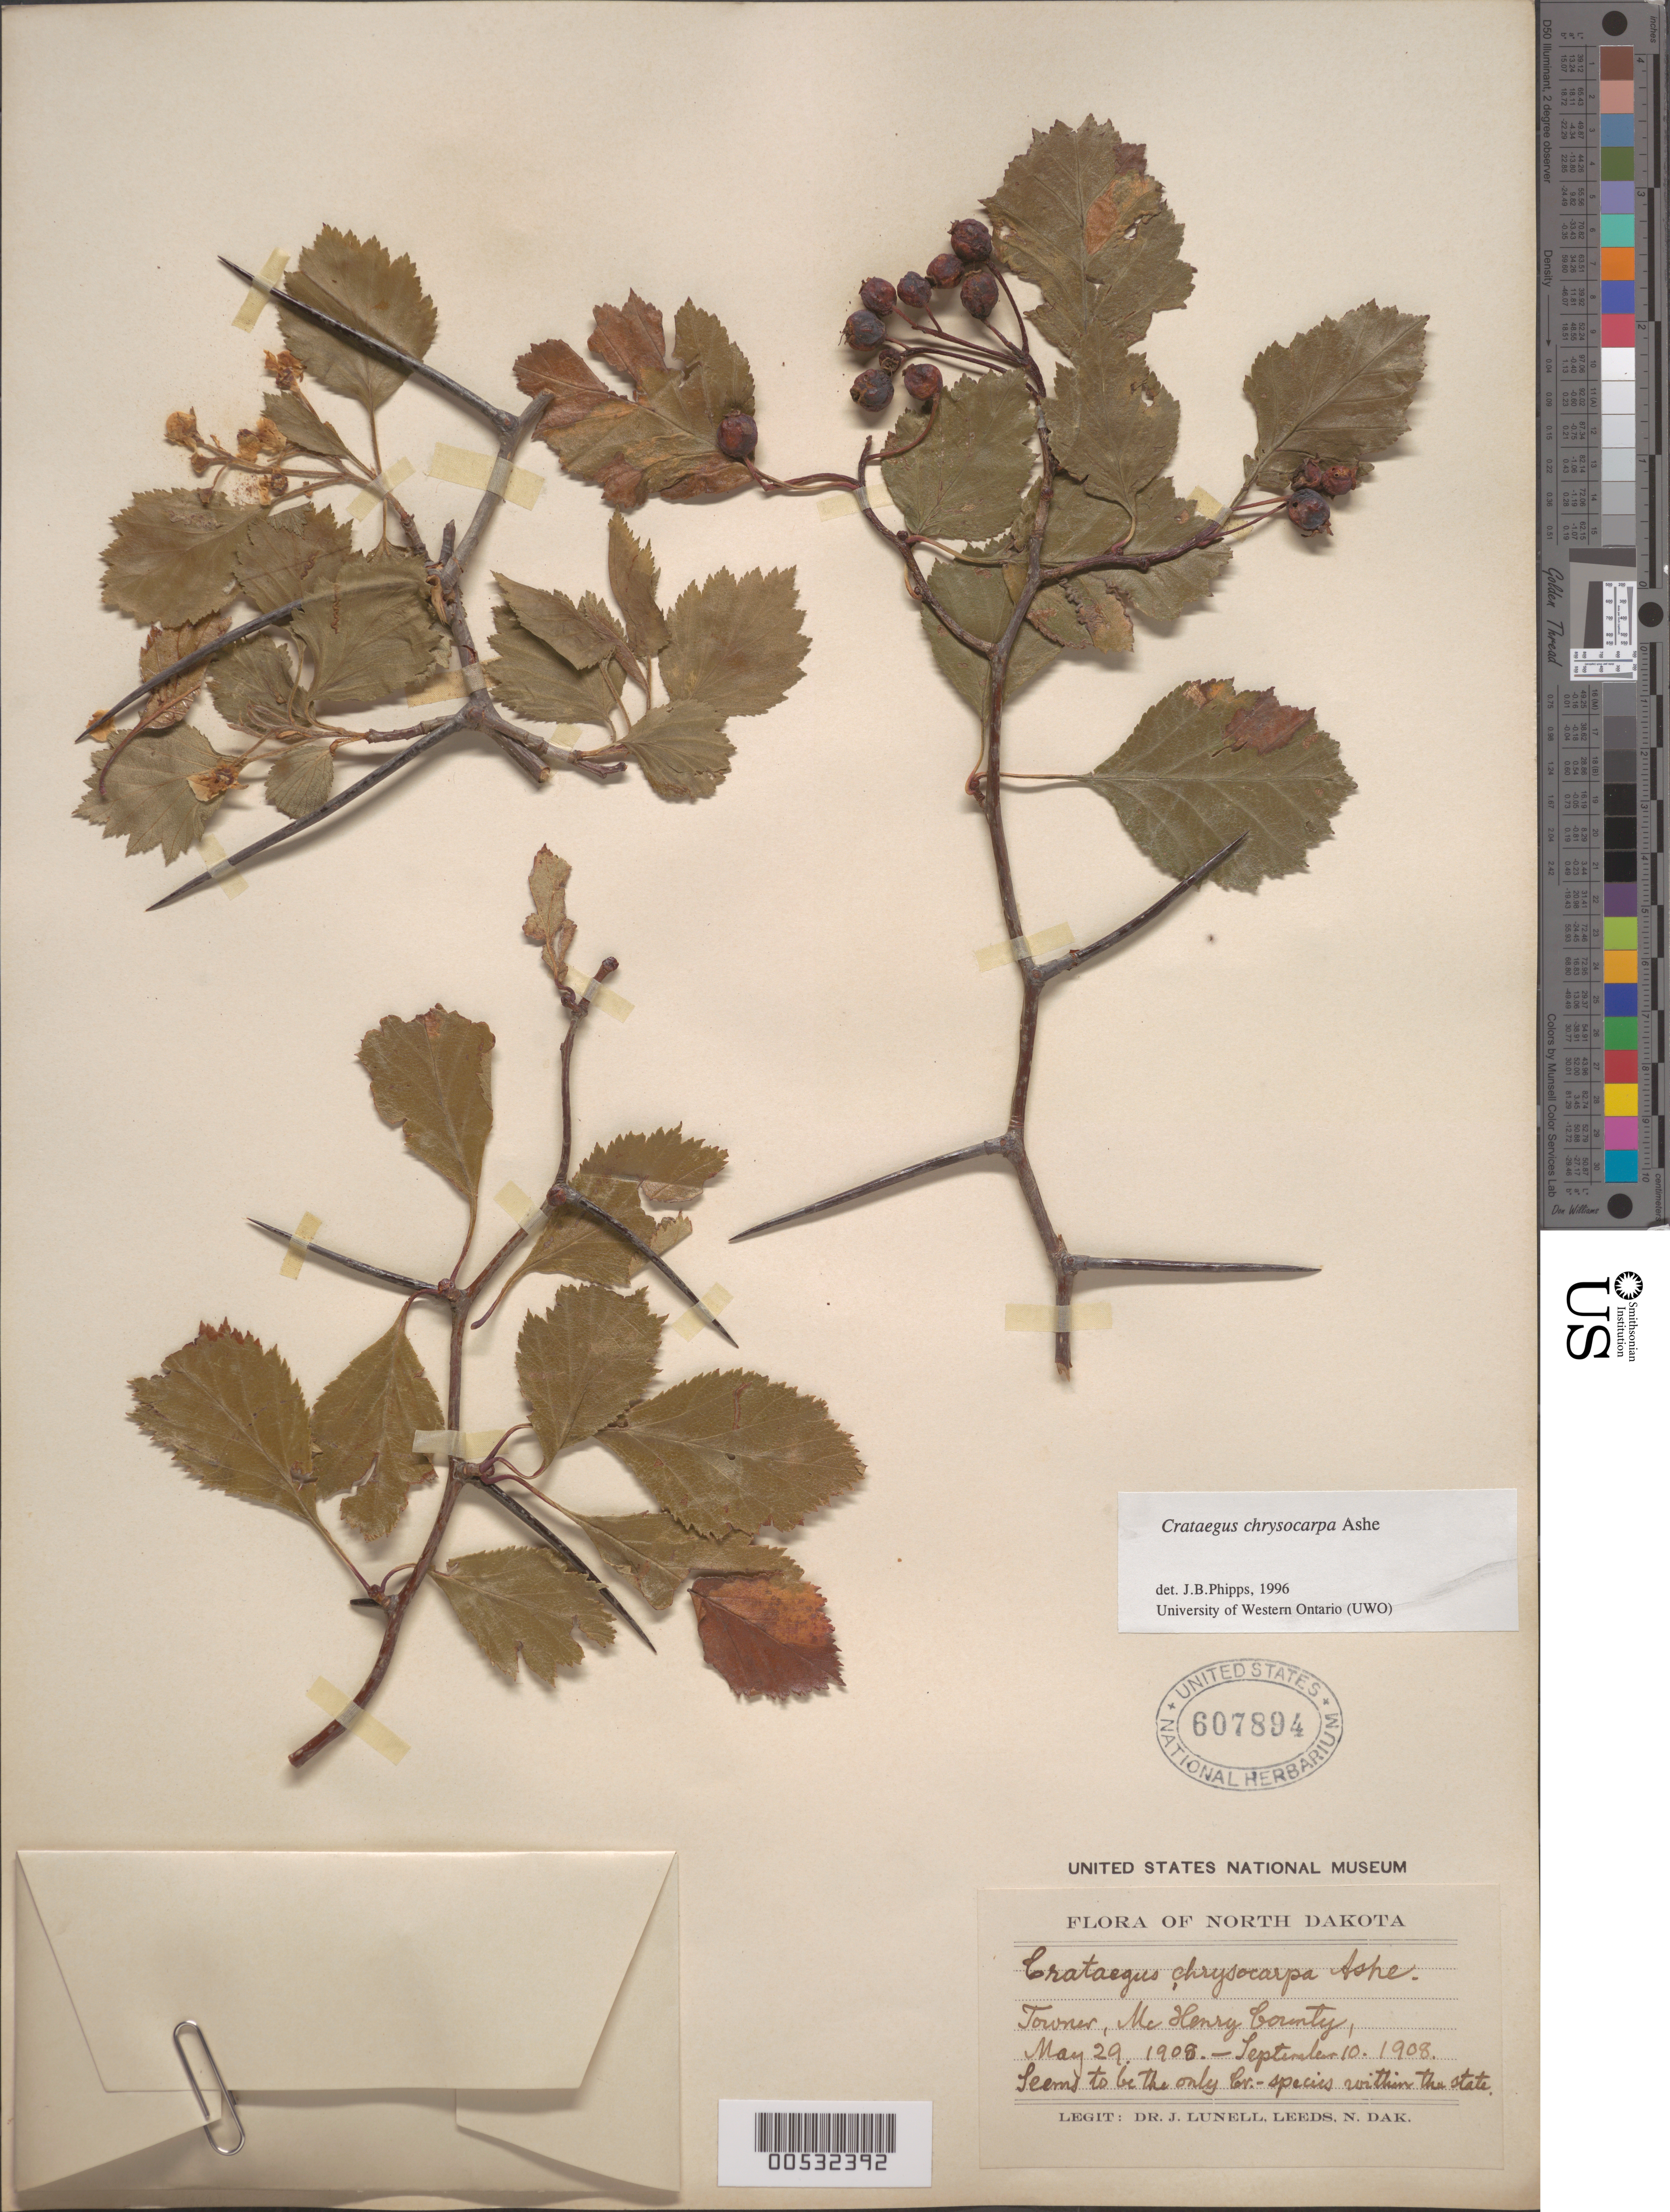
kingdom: Plantae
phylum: Tracheophyta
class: Magnoliopsida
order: Rosales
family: Rosaceae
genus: Crataegus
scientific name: Crataegus chrysocarpa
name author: Ashe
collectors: J. Lunell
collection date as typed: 29 May 1908 and 10 Sep 1908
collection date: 1908-05-29,1908-09-10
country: United States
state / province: North Dakota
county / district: McHenry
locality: Towner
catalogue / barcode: US 607894